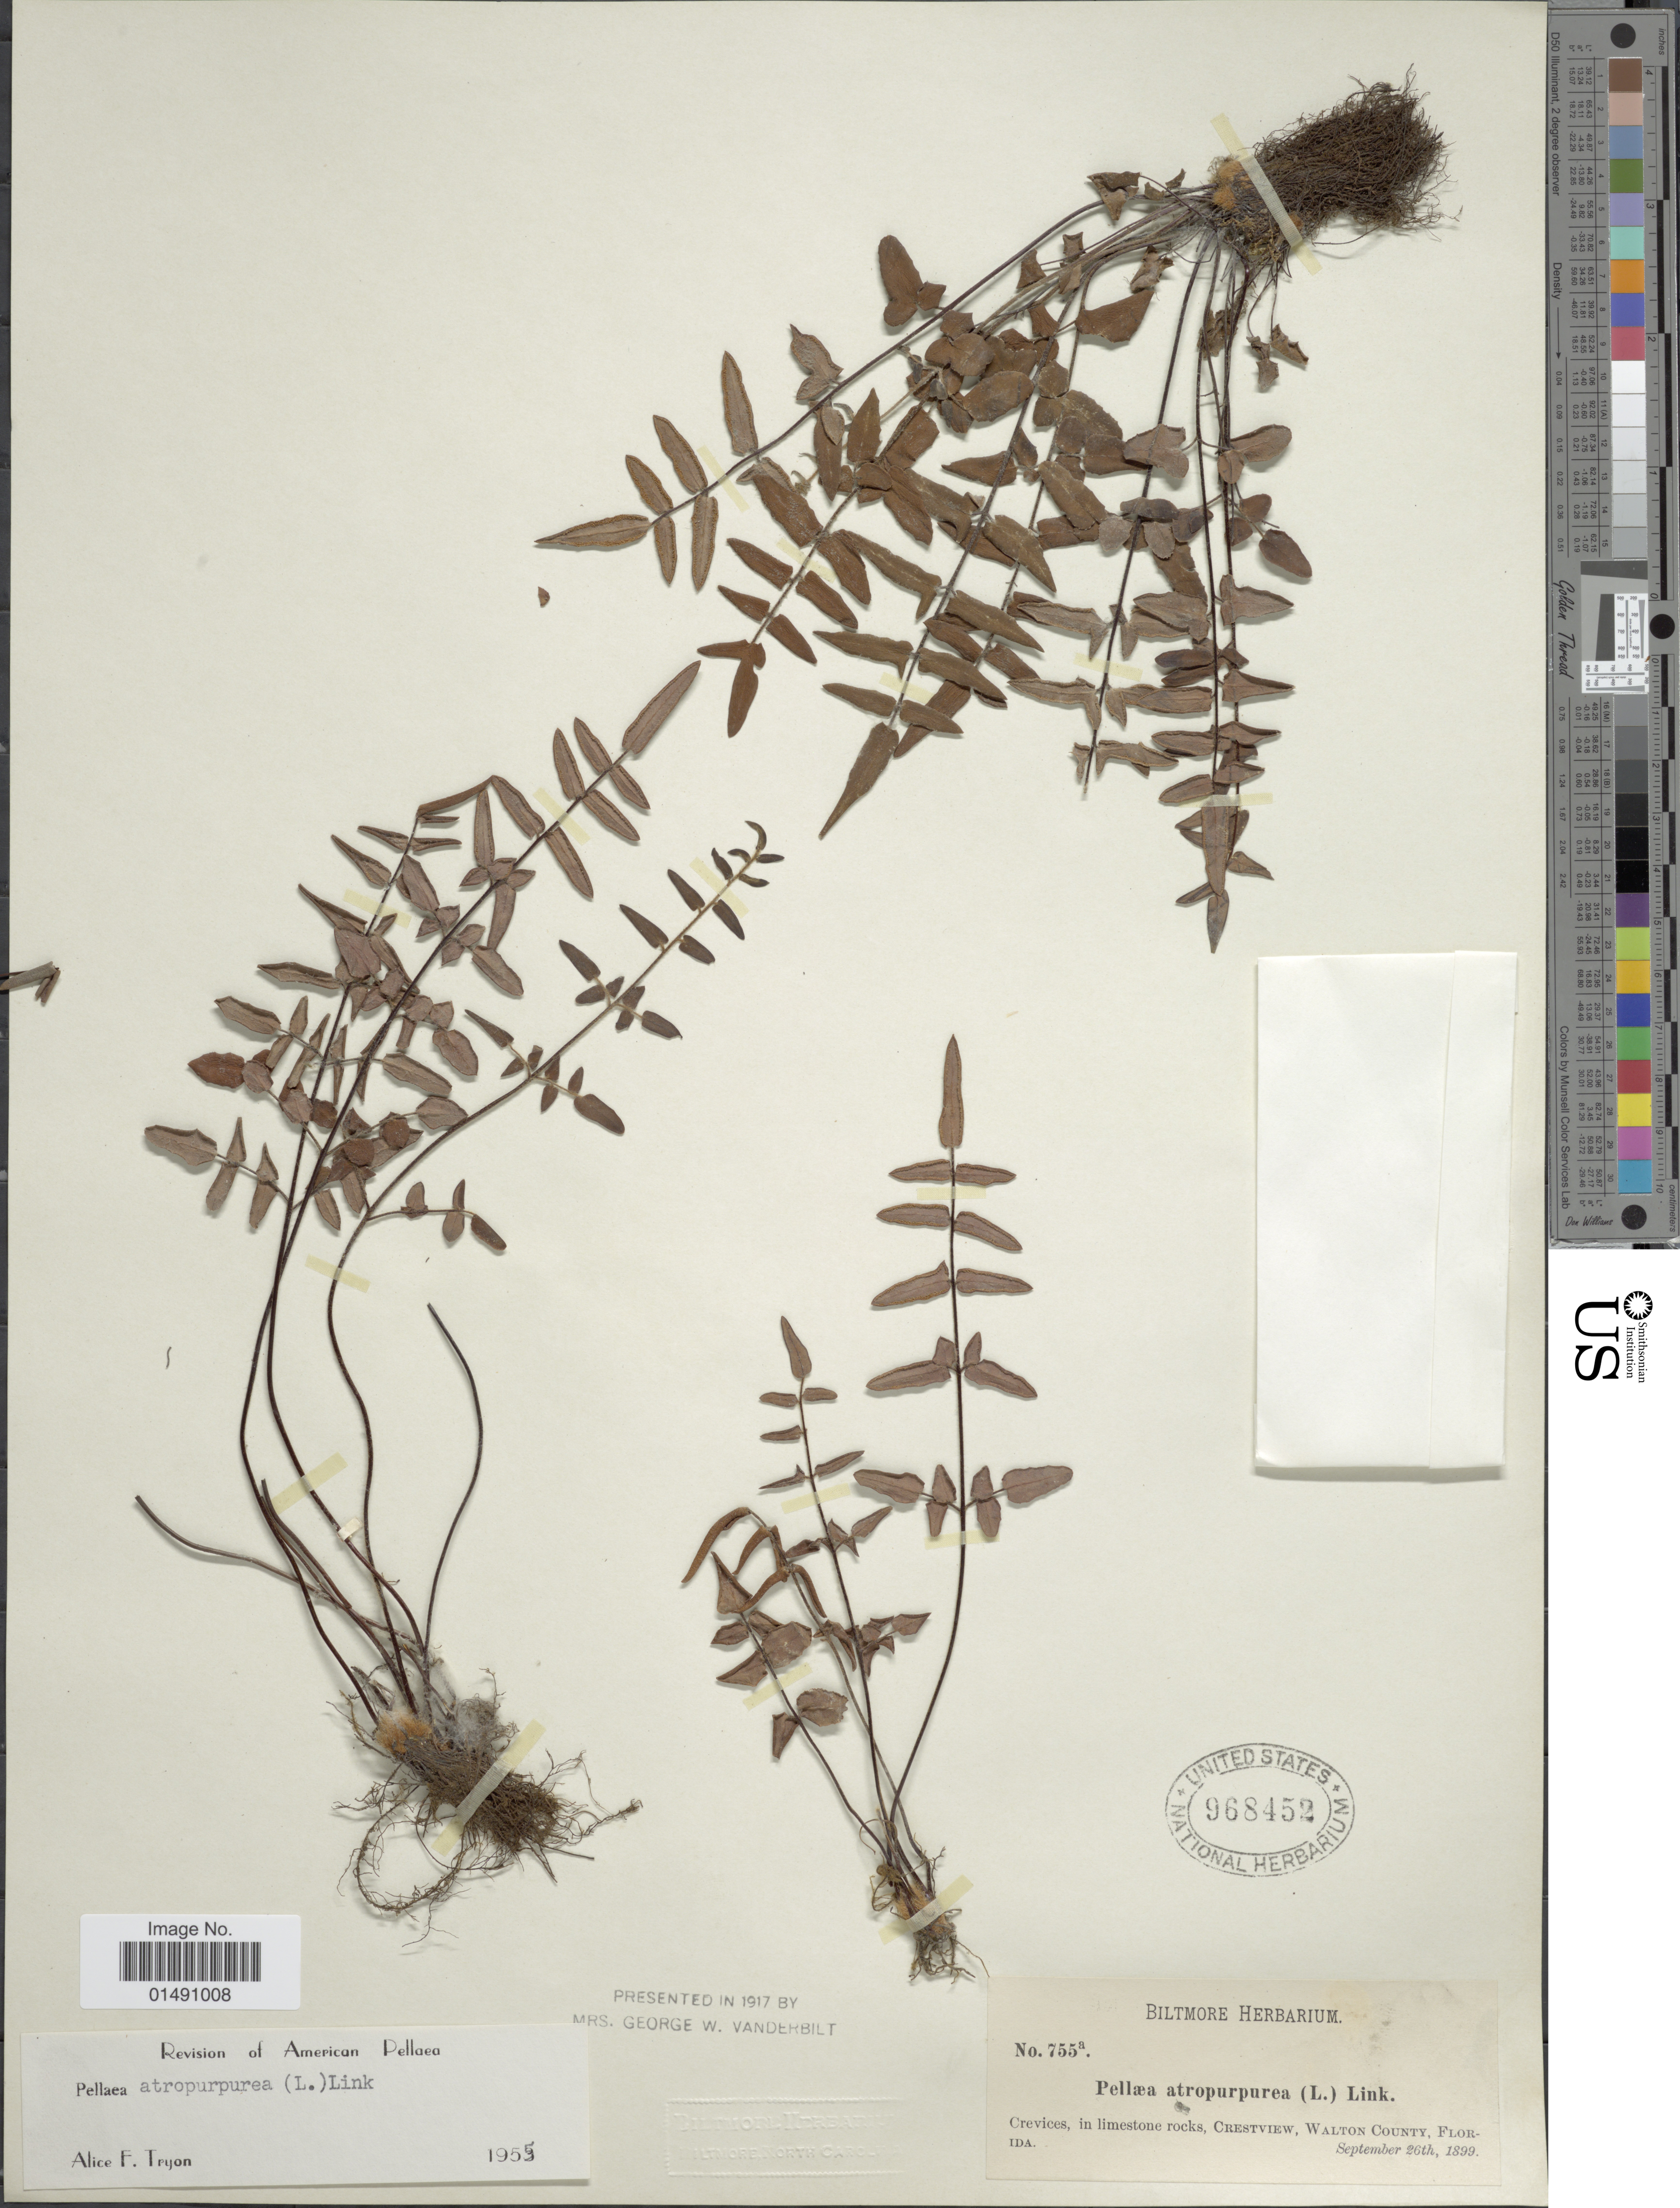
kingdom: Plantae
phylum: Tracheophyta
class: Polypodiopsida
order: Polypodiales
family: Pteridaceae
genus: Pellaea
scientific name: Pellaea atropurpurea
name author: (L.) Link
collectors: ex herb. Biltmore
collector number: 755a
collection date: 1899-09-26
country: United States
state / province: Florida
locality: Crevices, in limestone rocks, Crestview, Walton County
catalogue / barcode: US 968452